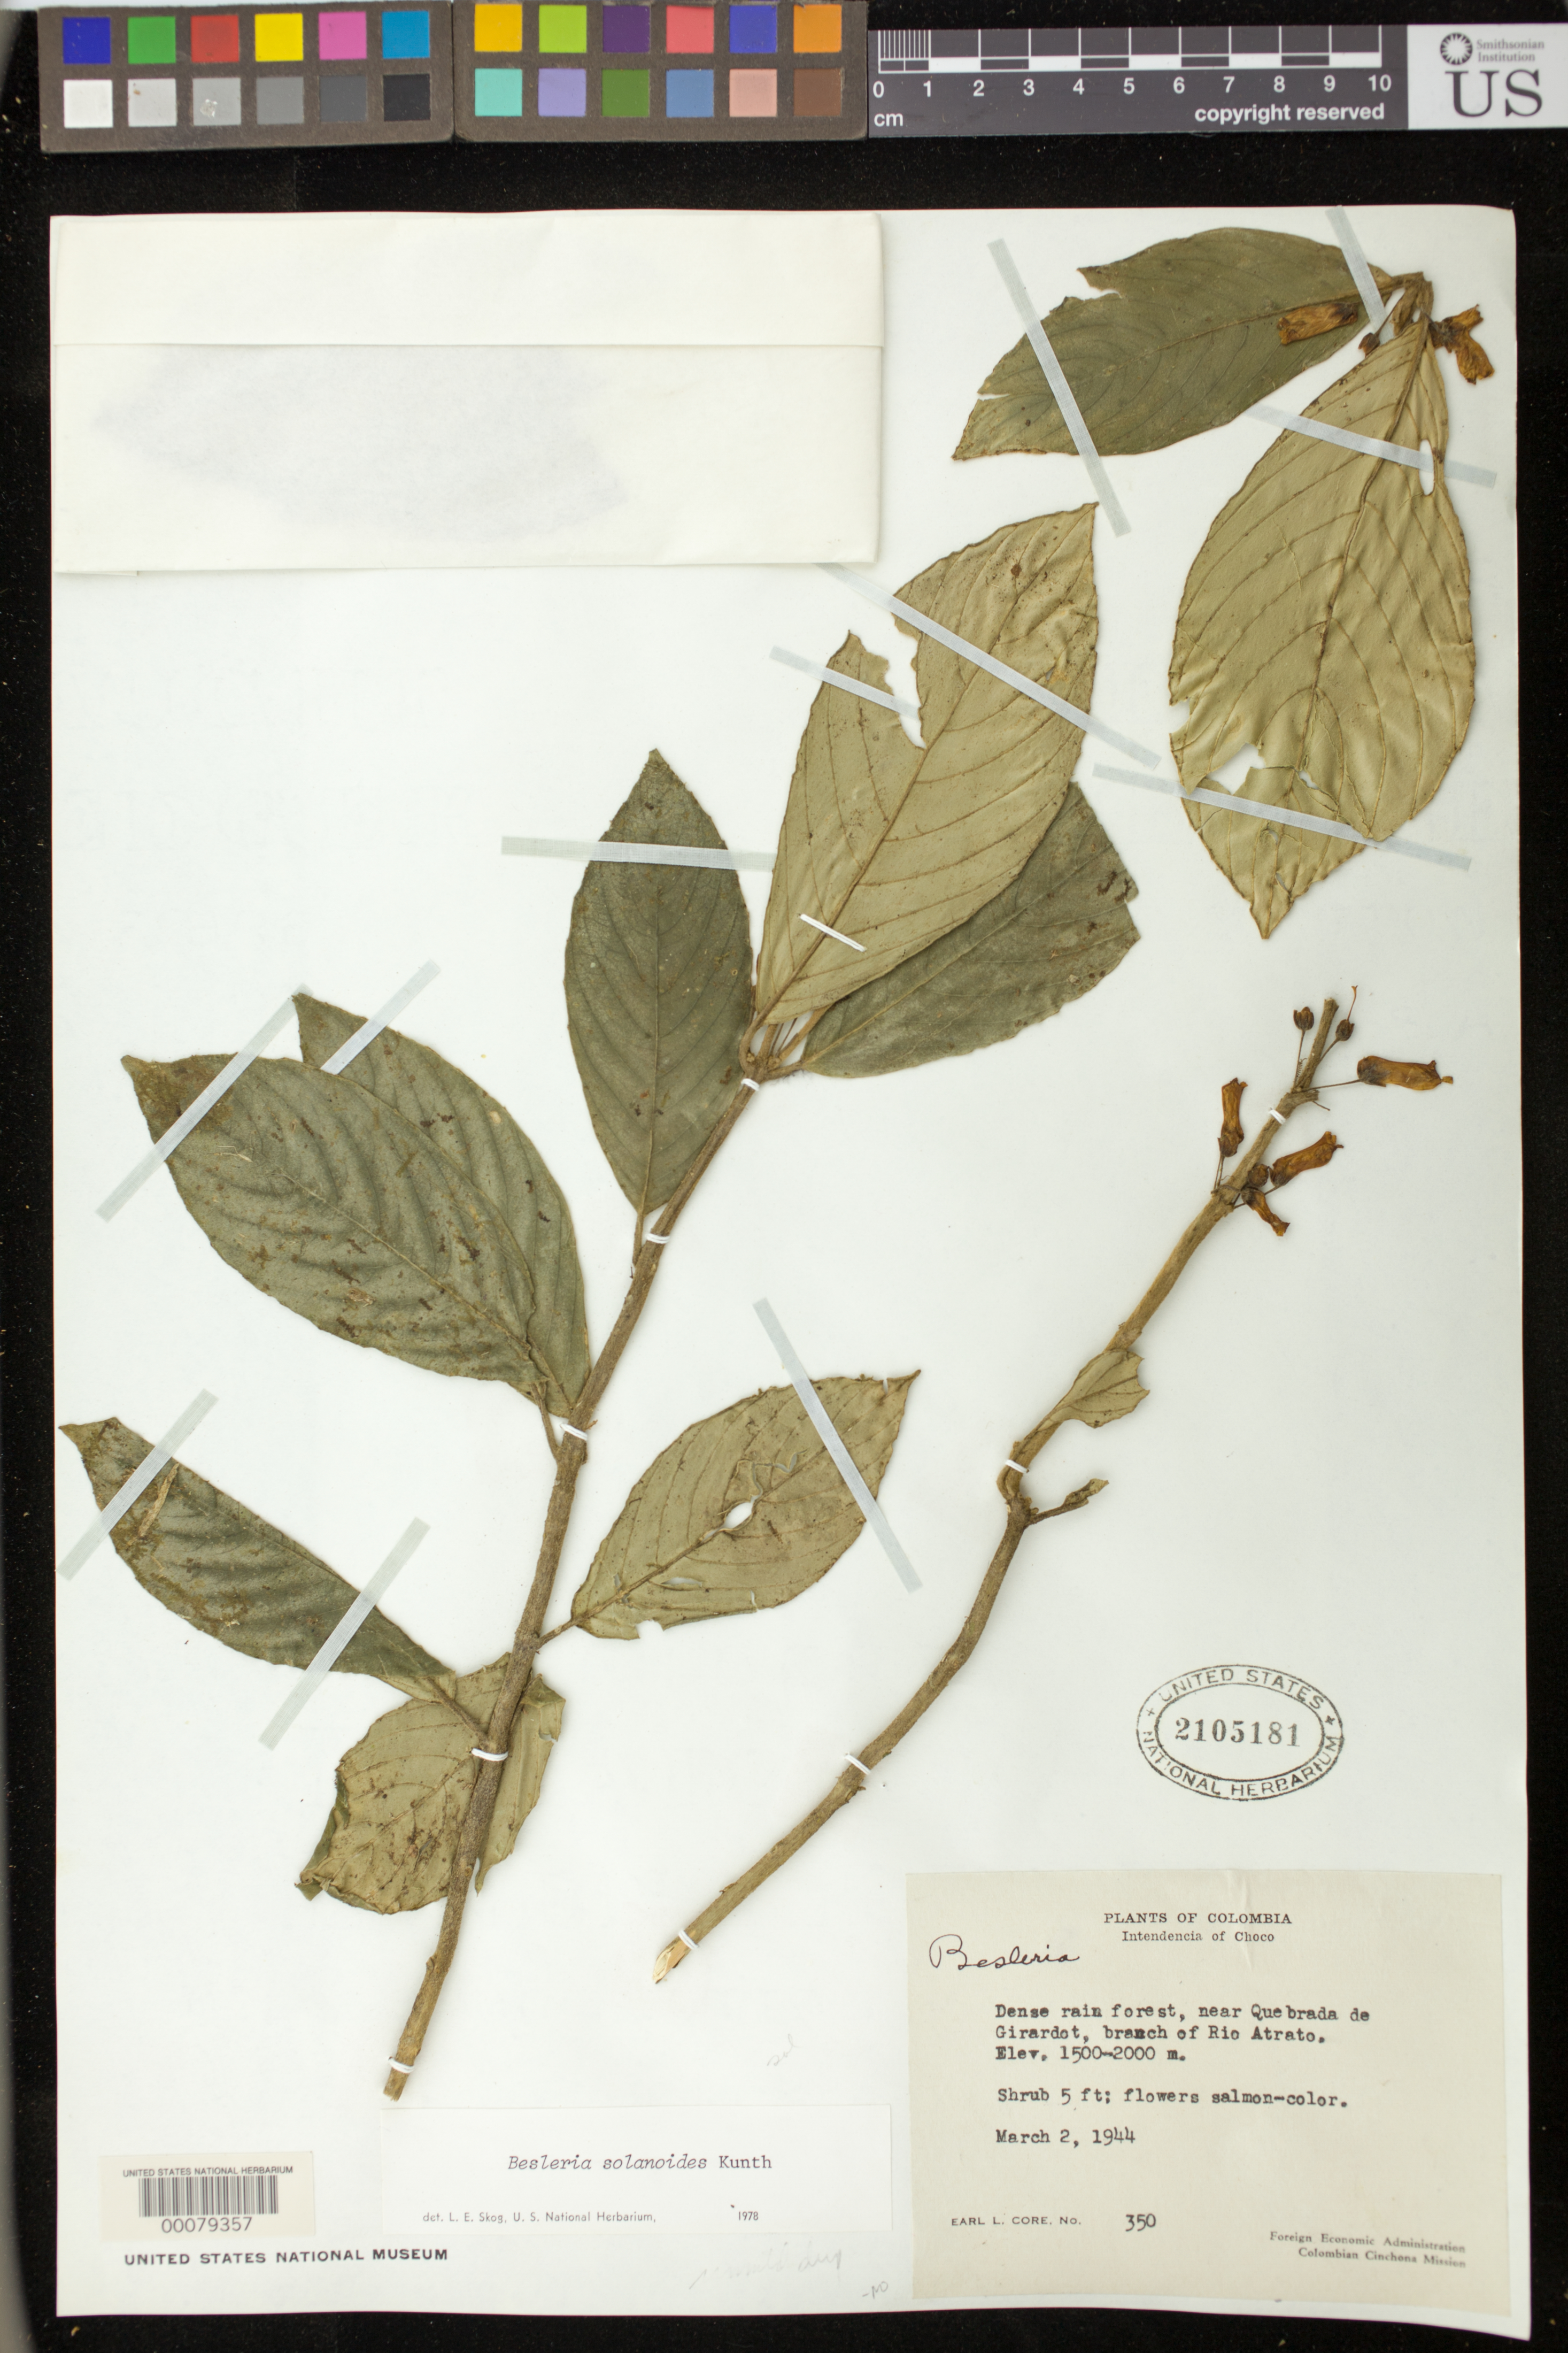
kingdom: Plantae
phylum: Tracheophyta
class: Magnoliopsida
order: Lamiales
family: Gesneriaceae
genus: Besleria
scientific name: Besleria solanoides var. solanoides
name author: Kunth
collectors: E. L. Core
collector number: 350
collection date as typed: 02 Mar 1944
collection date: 1944-03-02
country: Colombia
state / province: Chocó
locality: Near Quebrada de Girardot, branch of Rio Atrato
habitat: Dense rain forest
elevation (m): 1500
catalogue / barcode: US 2105181